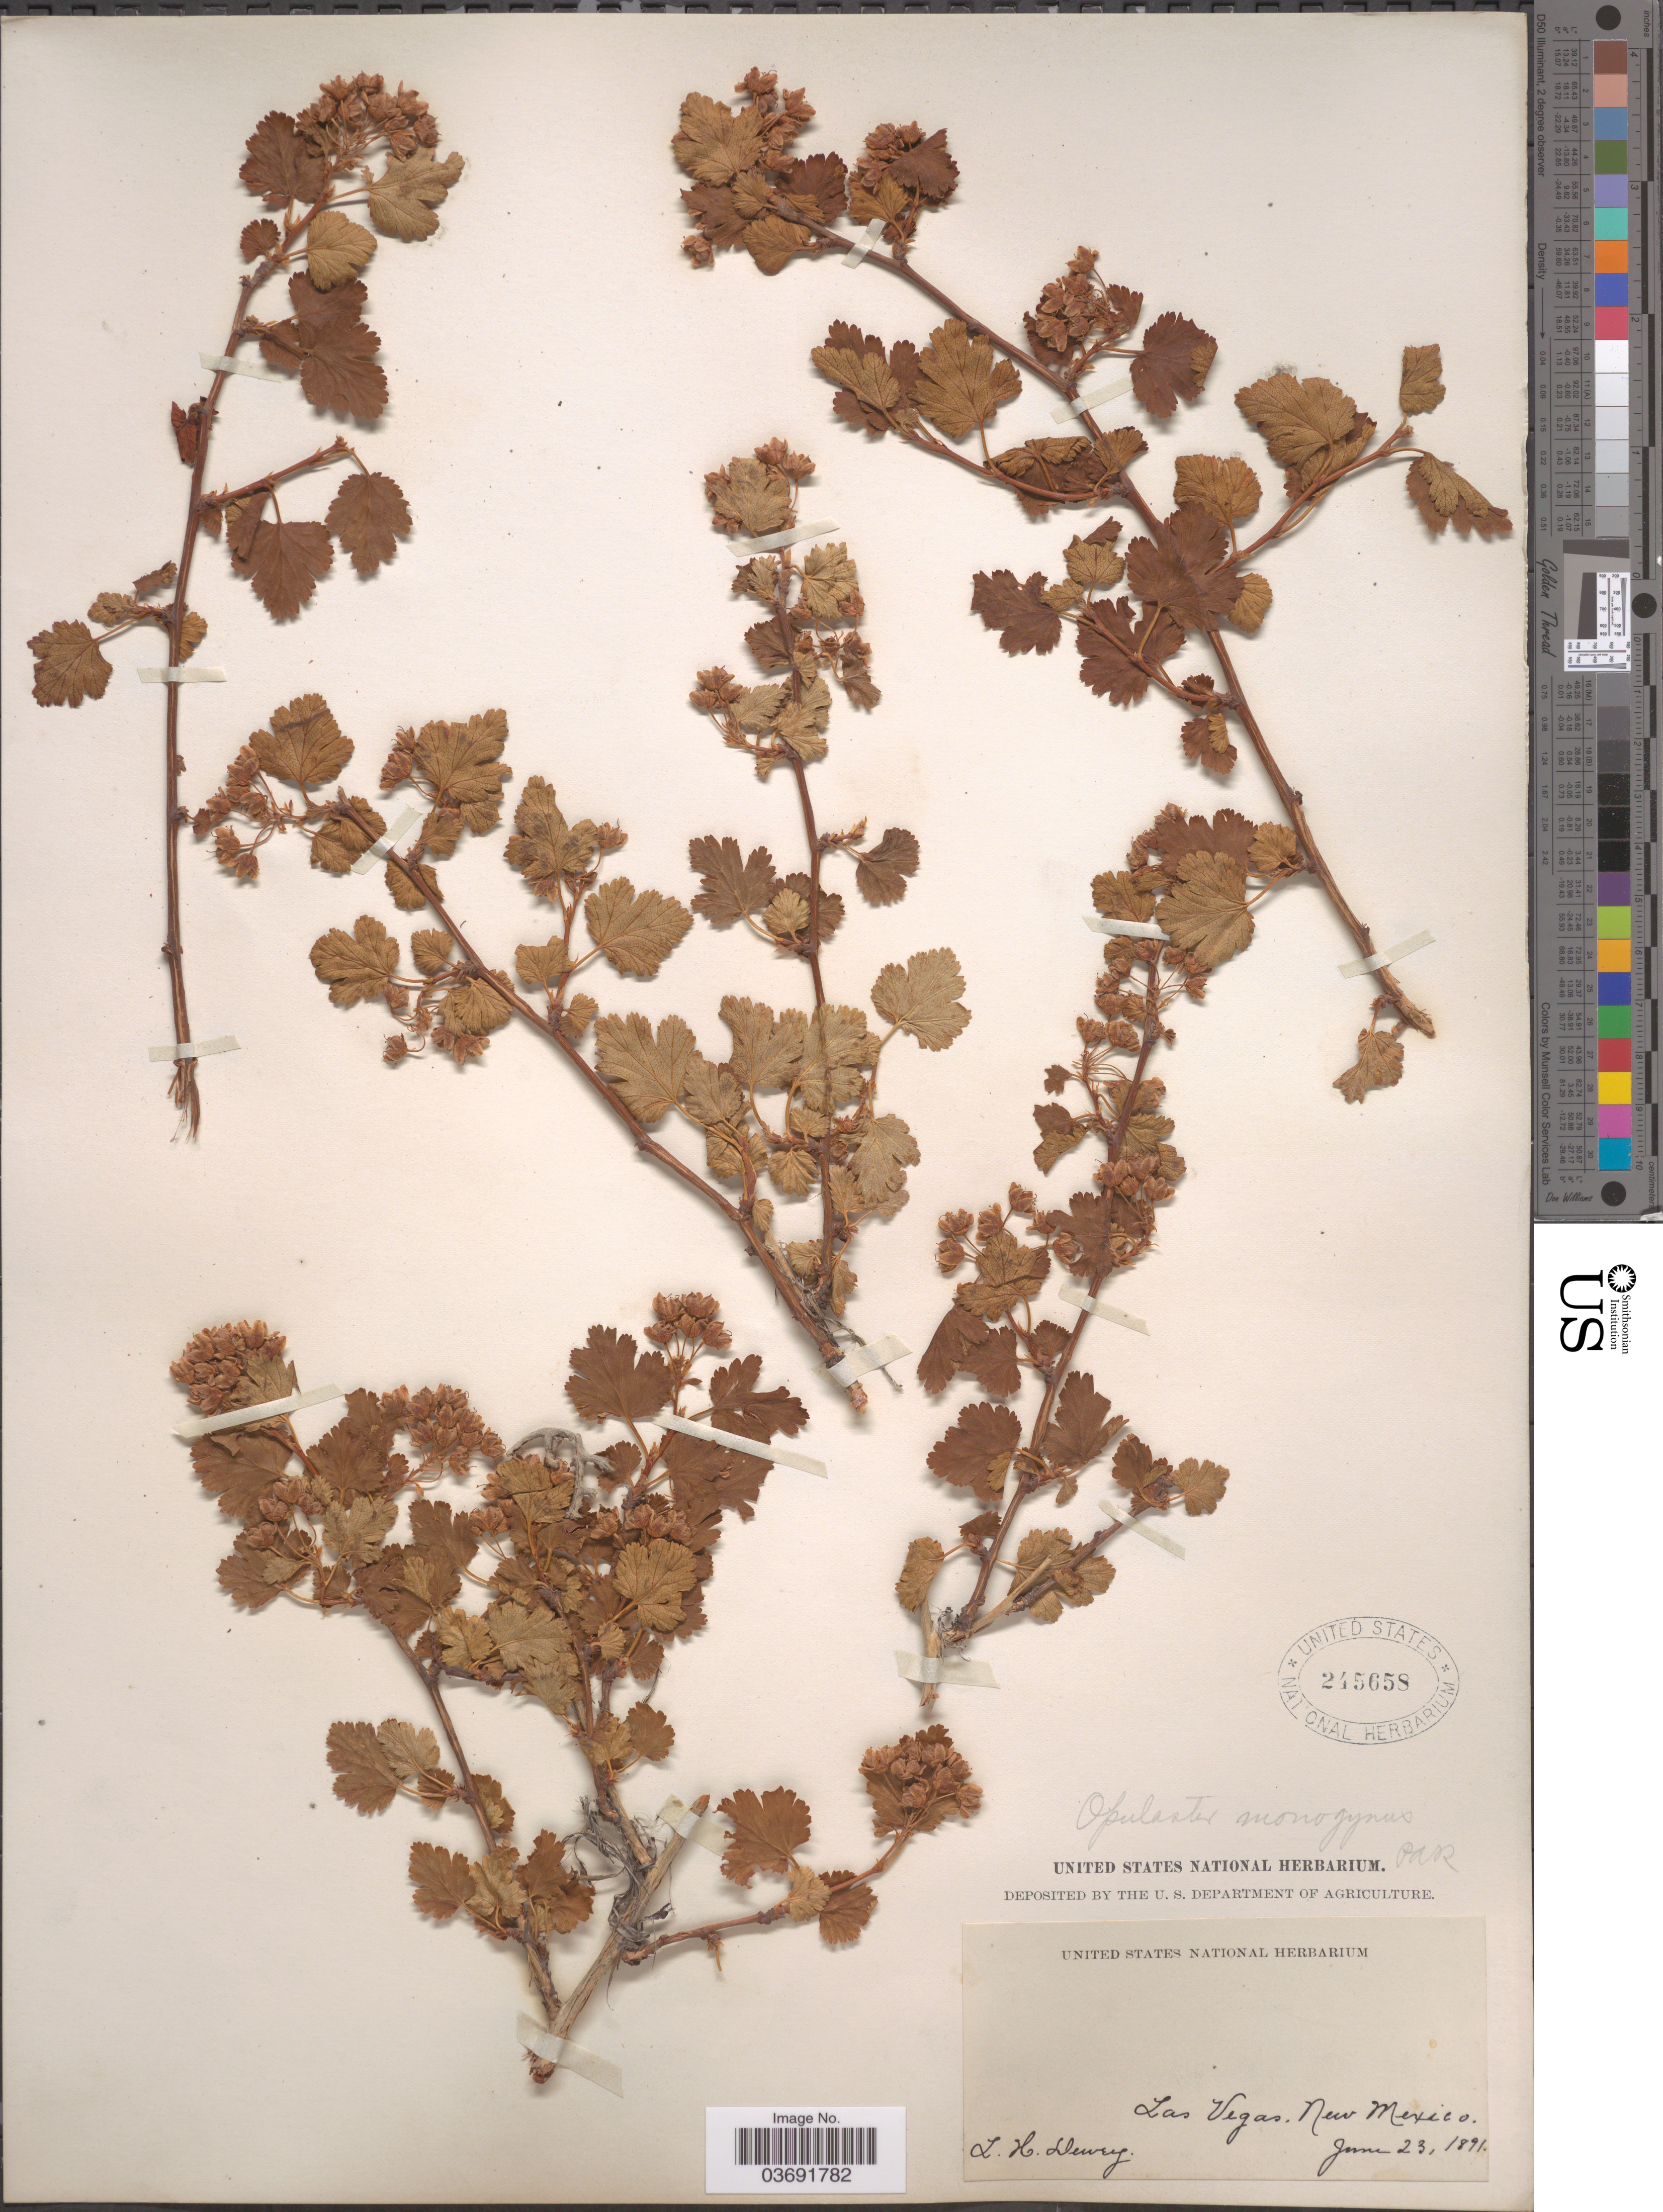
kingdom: Plantae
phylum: Tracheophyta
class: Magnoliopsida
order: Rosales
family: Rosaceae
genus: Physocarpus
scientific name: Physocarpus monogynus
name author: (Torr.) J.M. Coult.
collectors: L. H. Dewey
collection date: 1891-06-23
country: United States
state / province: New Mexico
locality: Las Vegas.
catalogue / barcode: US 245658